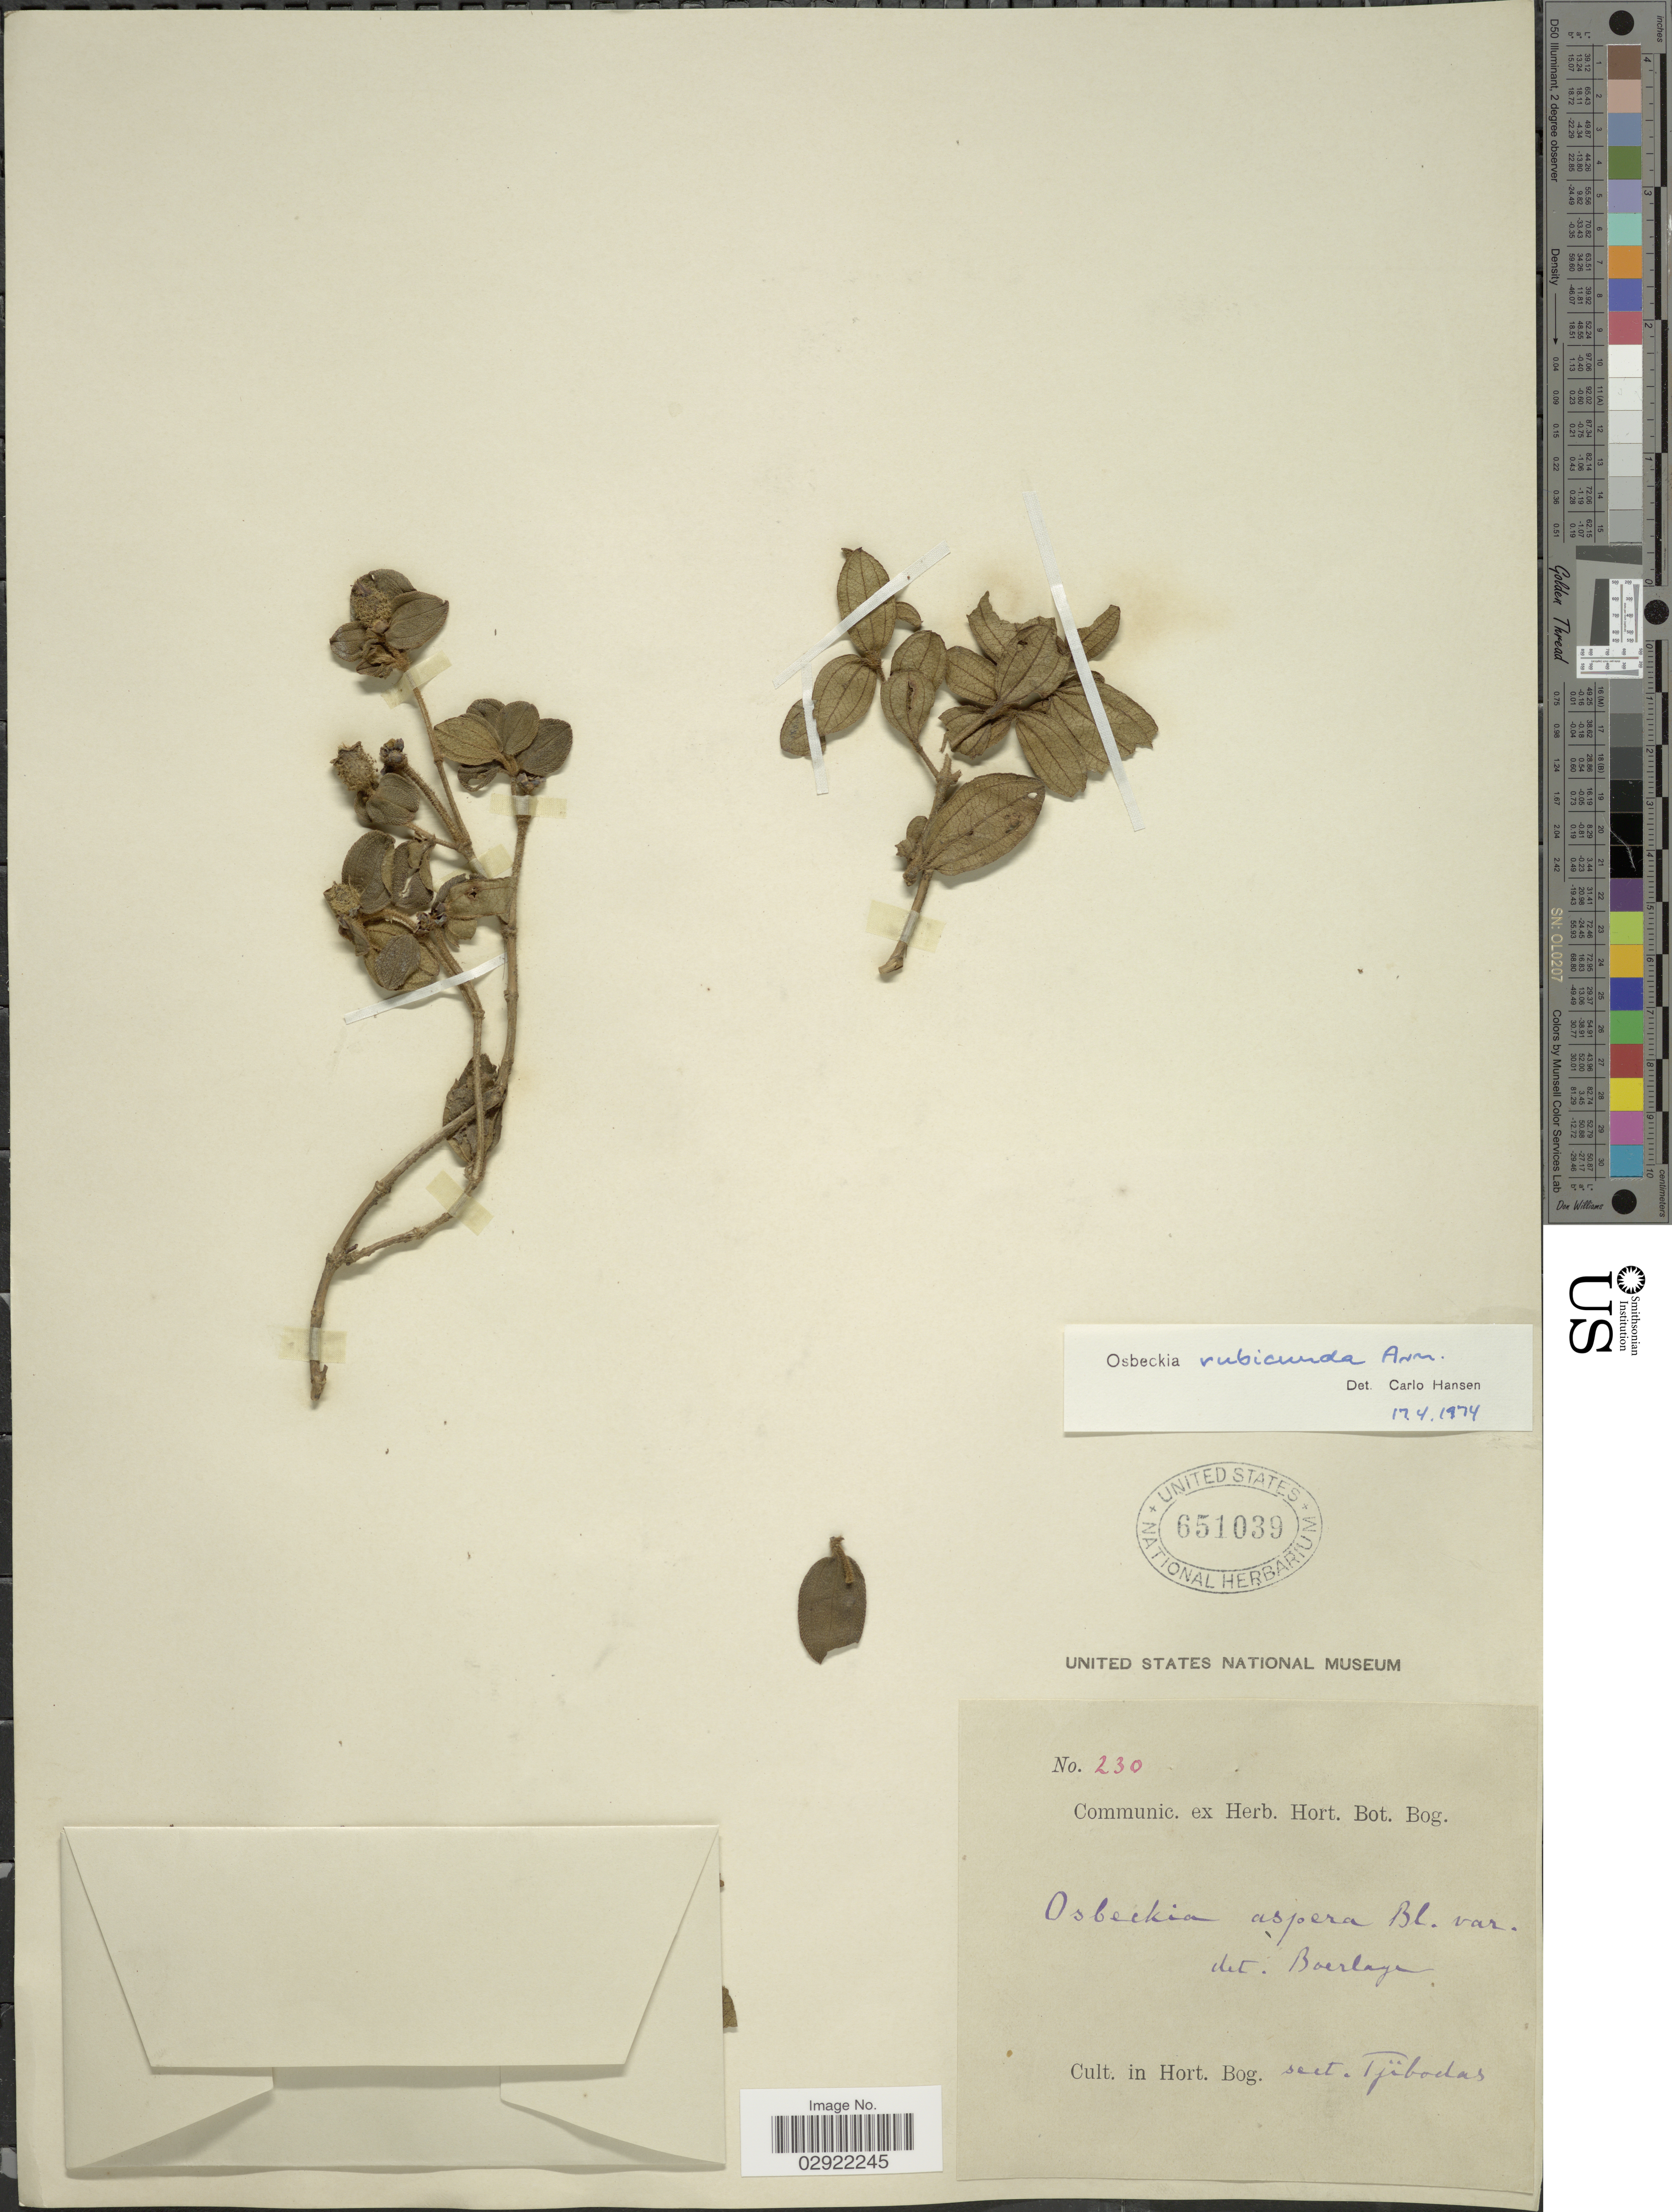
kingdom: Plantae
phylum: Tracheophyta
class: Magnoliopsida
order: Myrtales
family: Melastomataceae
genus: Osbeckia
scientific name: Osbeckia rubicunda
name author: Arn.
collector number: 230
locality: Cult. in Hort. Bog. sect. Tjibodas.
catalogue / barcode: US 651039